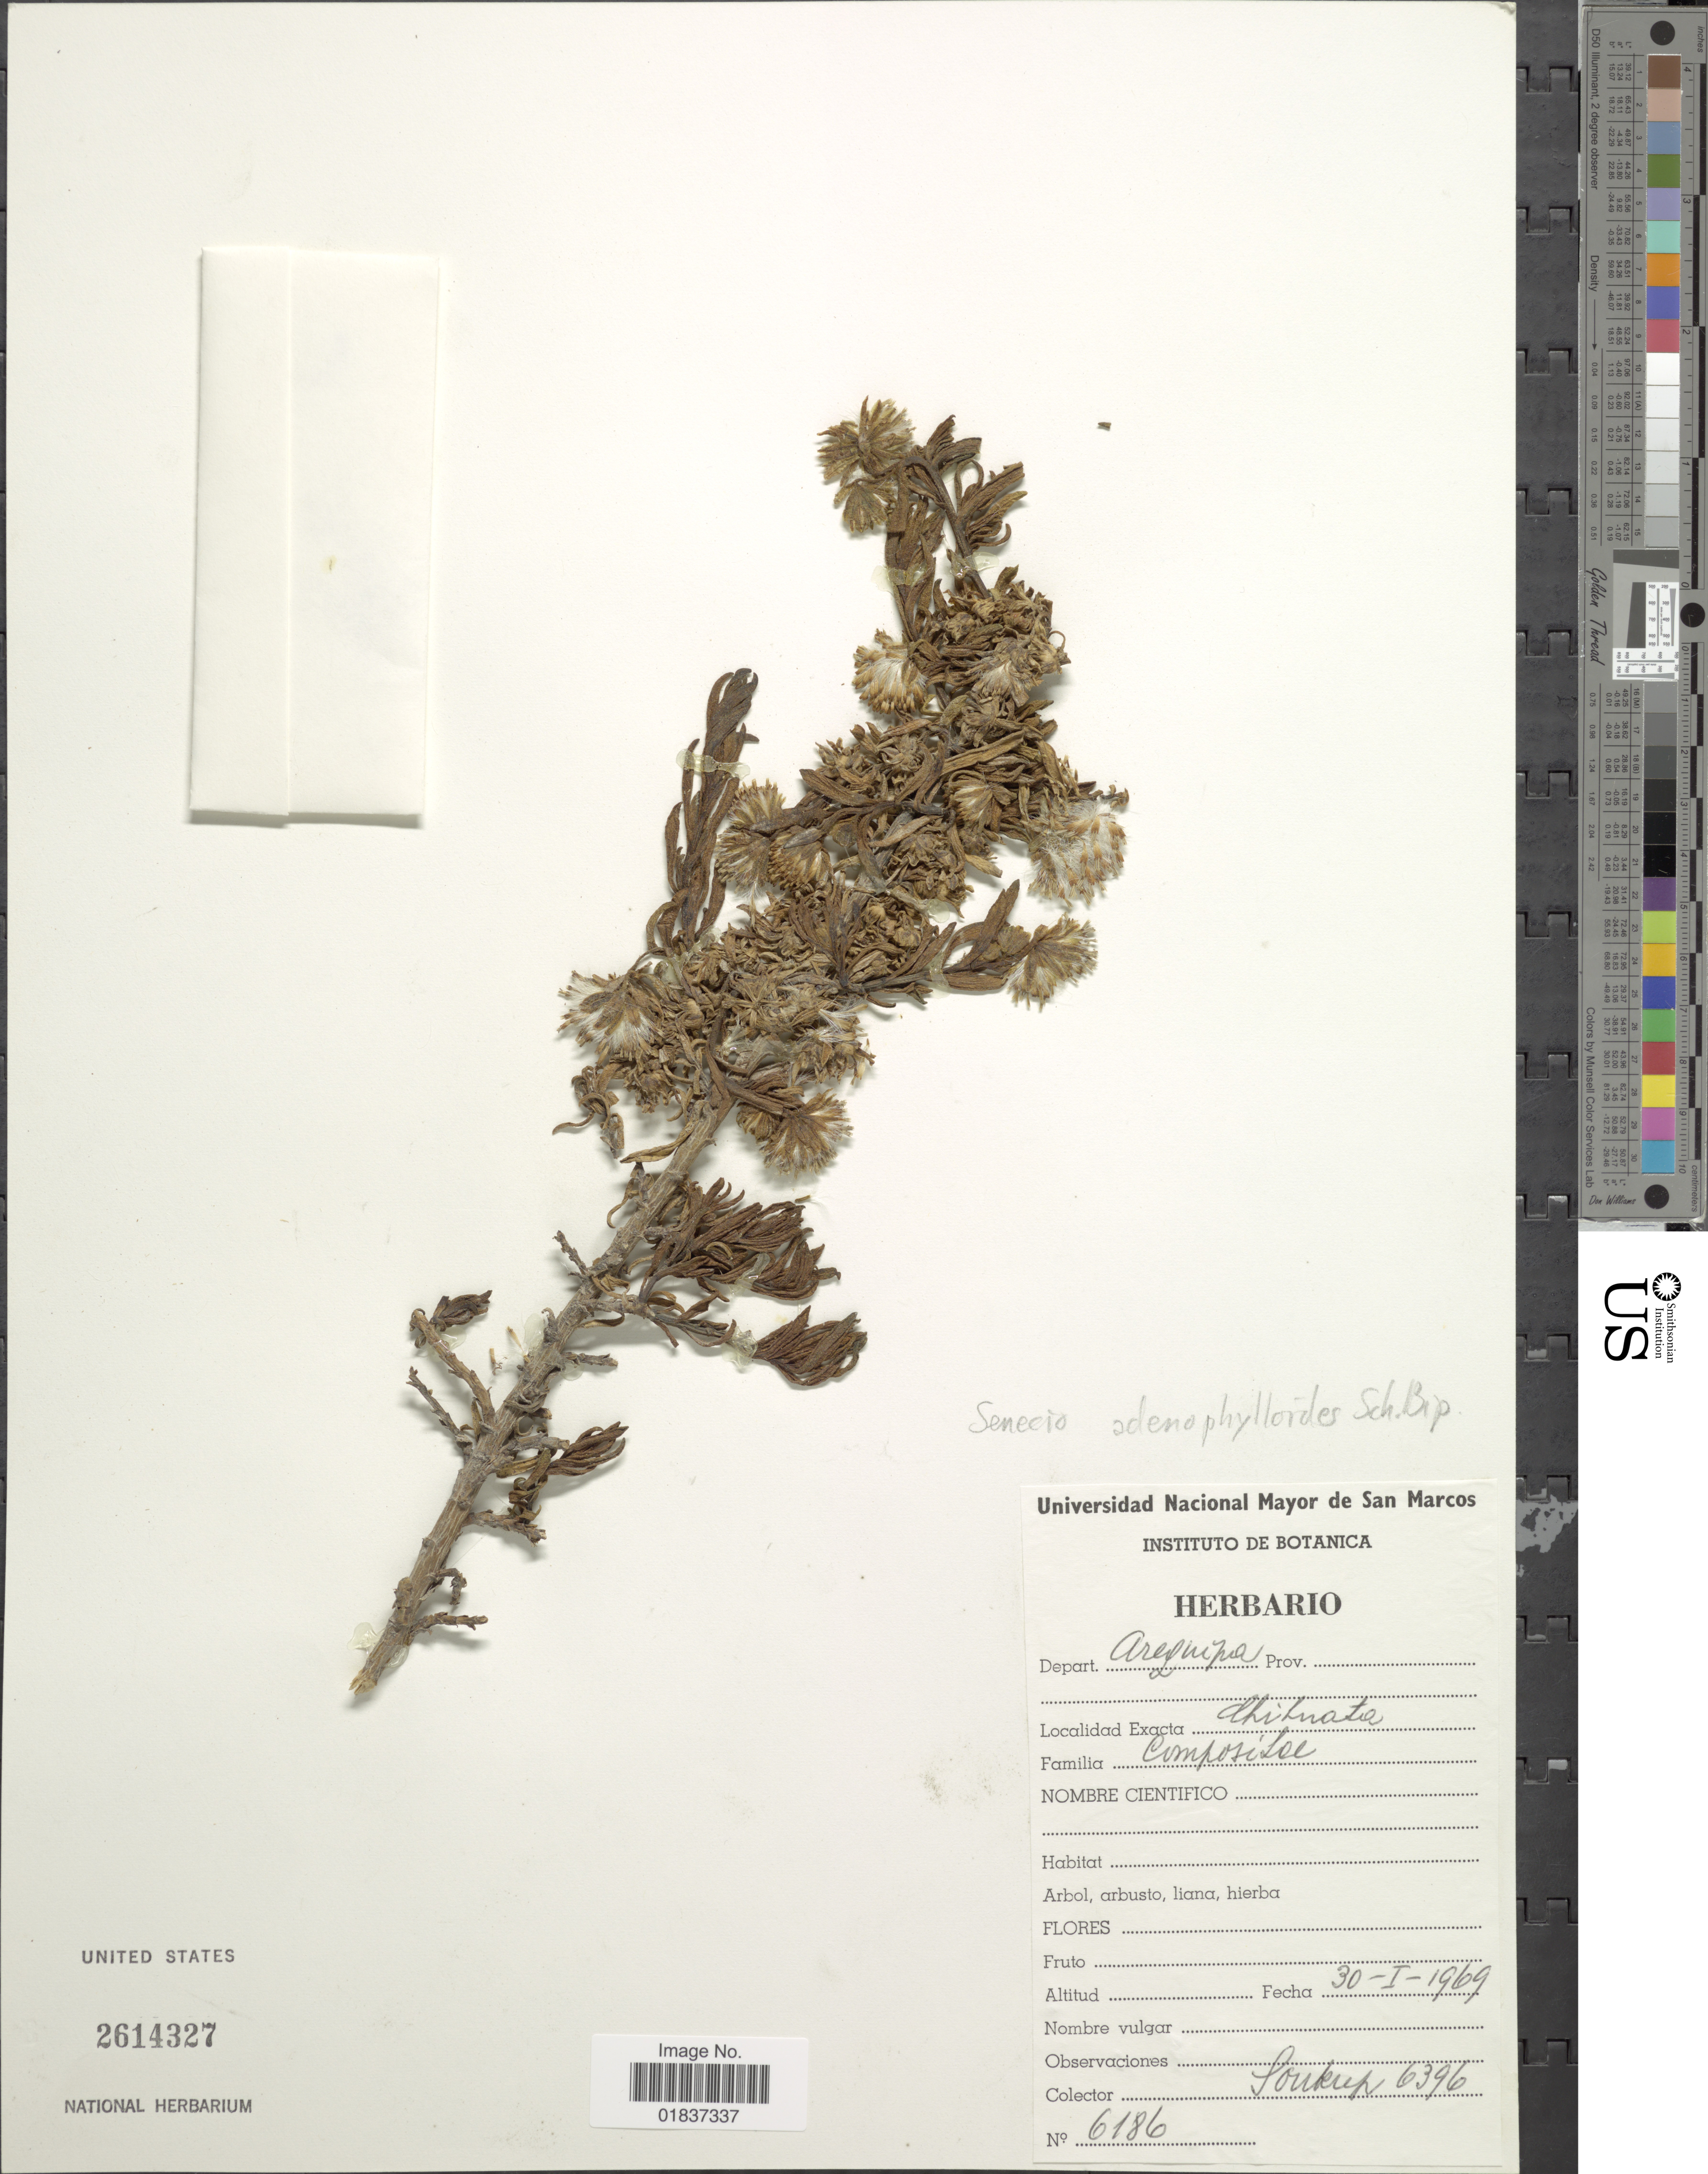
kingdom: Plantae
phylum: Tracheophyta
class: Magnoliopsida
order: Asterales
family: Asteraceae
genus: Senecio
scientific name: Senecio rufescens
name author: DC.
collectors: -- Soukup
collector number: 6396/6186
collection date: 1969-01-30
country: Peru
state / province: Arequipa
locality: Depart. Arequipa Prov. Chihuata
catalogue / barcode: US 2614327